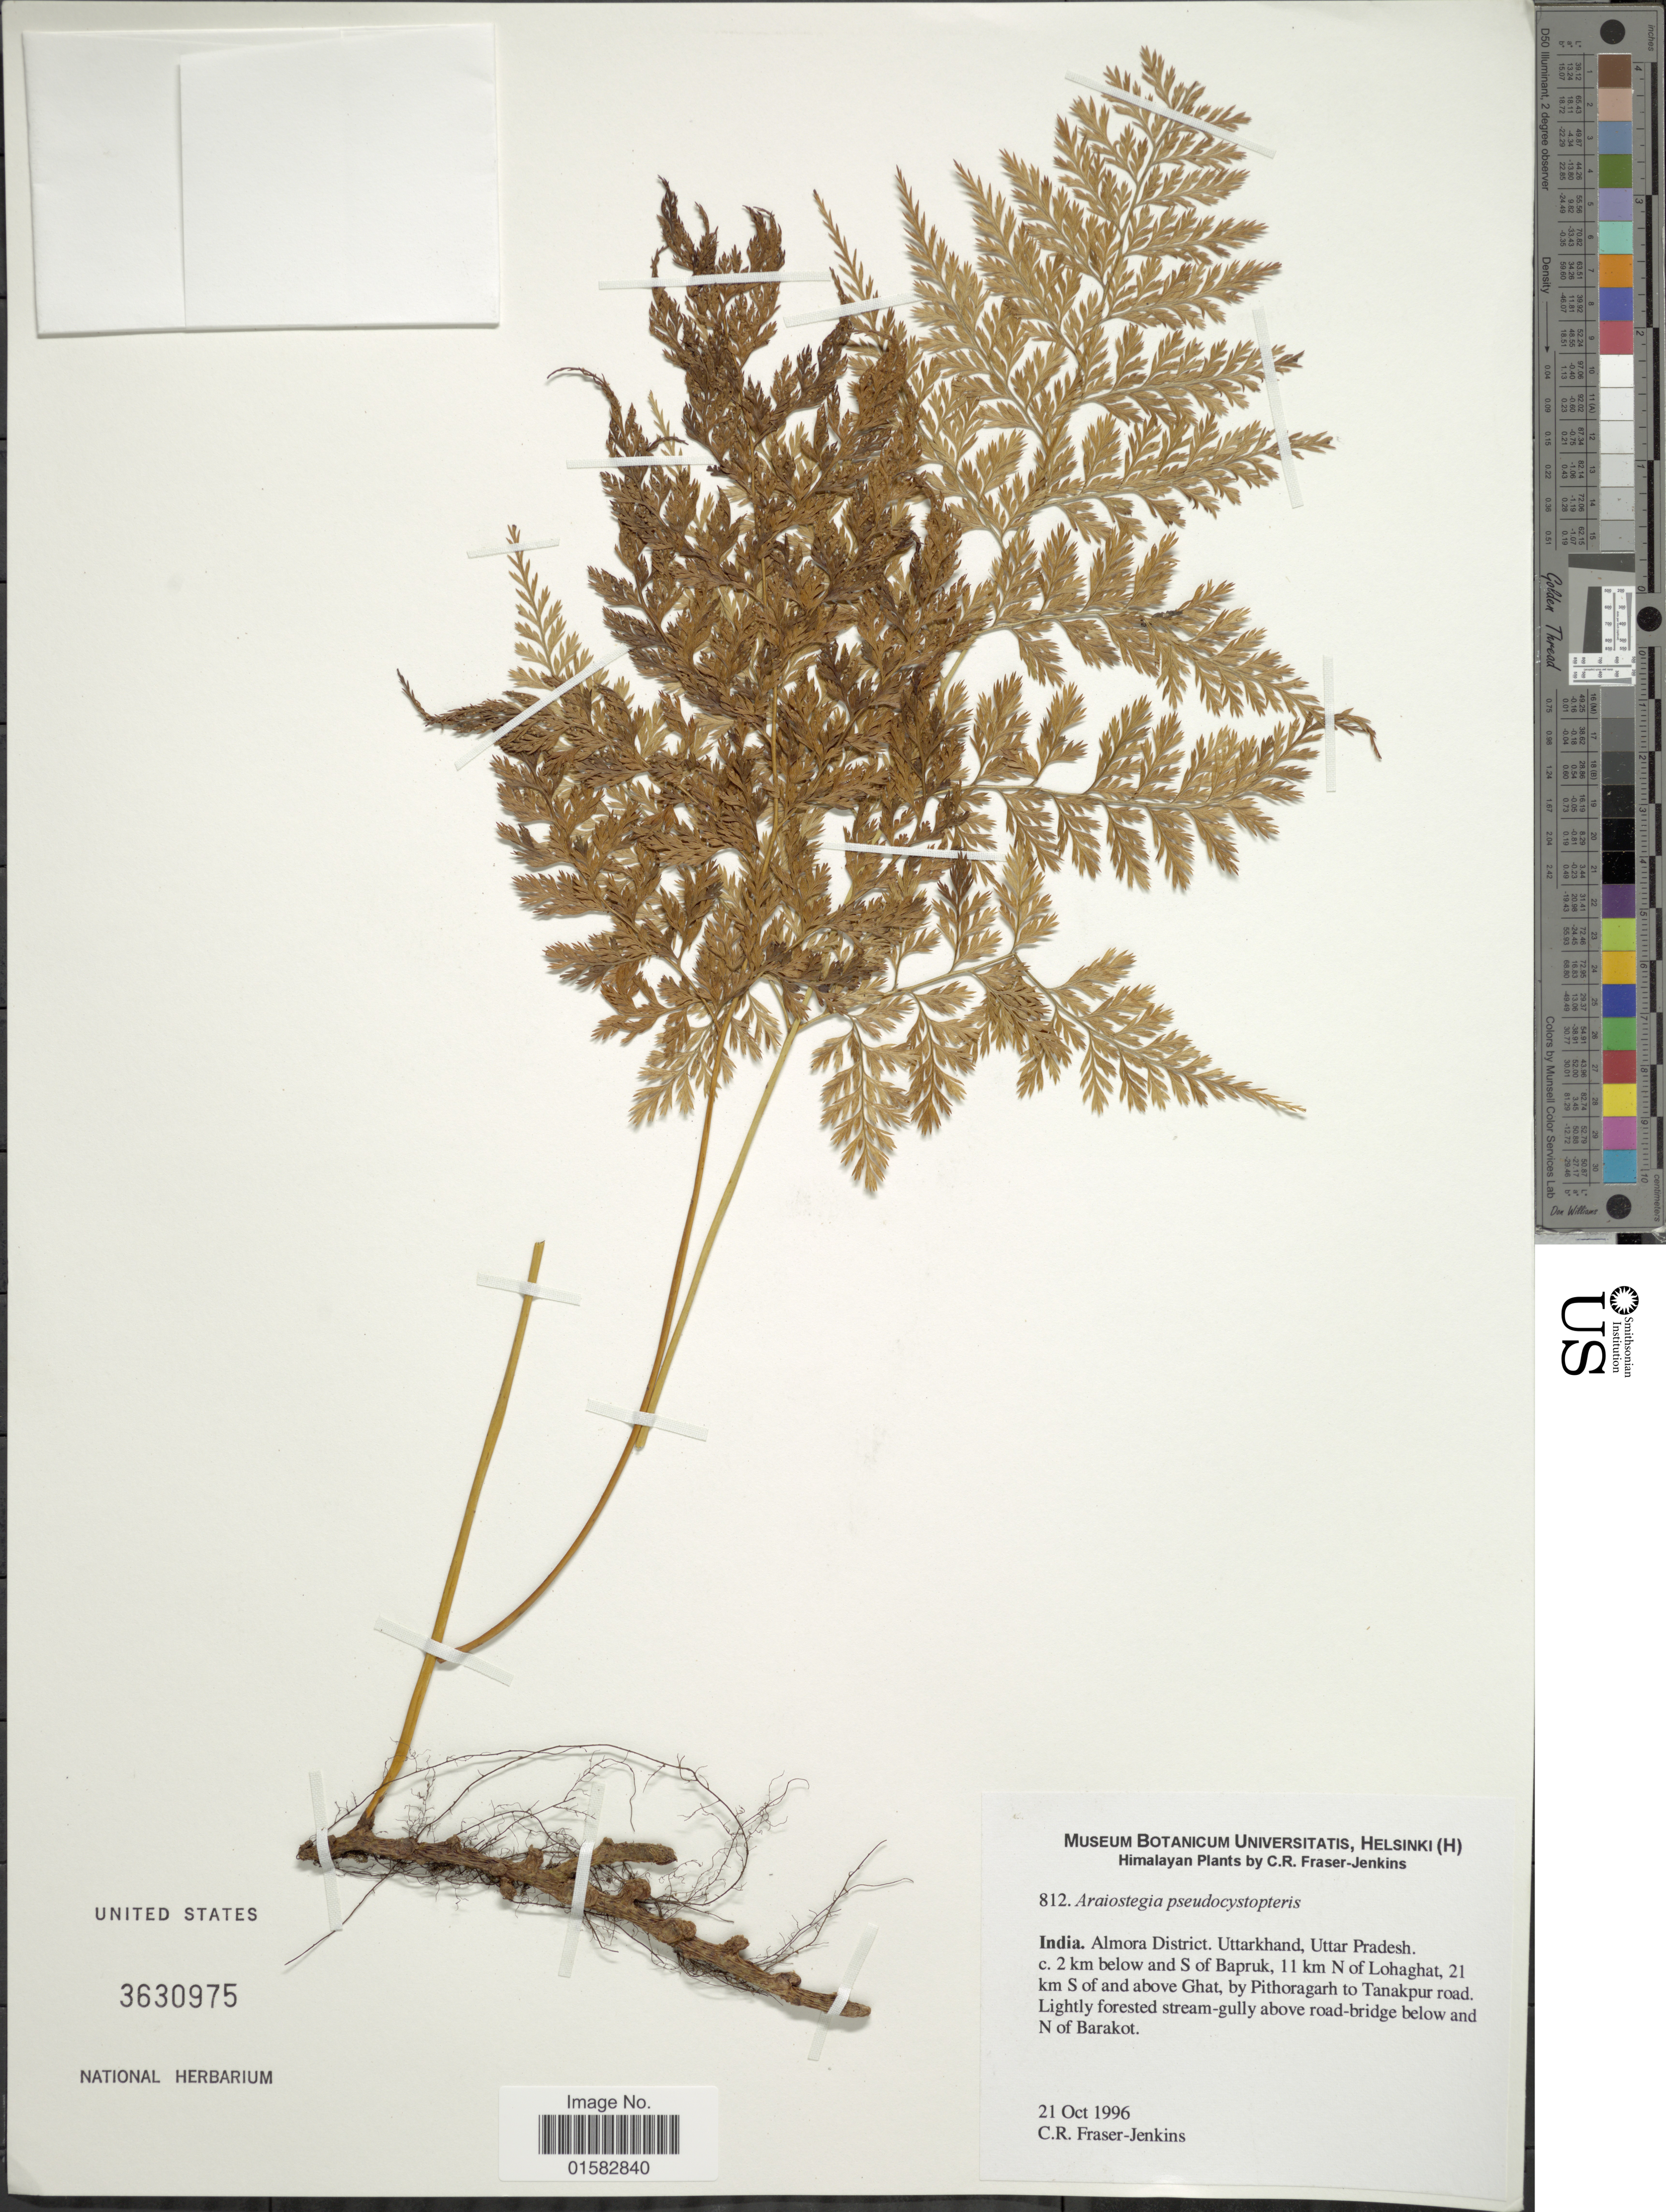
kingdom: Plantae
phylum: Tracheophyta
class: Polypodiopsida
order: Polypodiales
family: Davalliaceae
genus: Davallia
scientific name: Davallia pulchra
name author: D. Don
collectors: C. R. Fraser-Jenkins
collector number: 812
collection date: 1996-10-21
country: India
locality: Almora District, Uttarkhand, Uttar Pradesh, c. 2 km below and S of Barpruk, 11 km N of Lohaghat, 21 km S of and above Ghat, by Pithoragarh to Tanakpur road, above road-bridge below and N of Barakot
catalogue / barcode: US 3630975